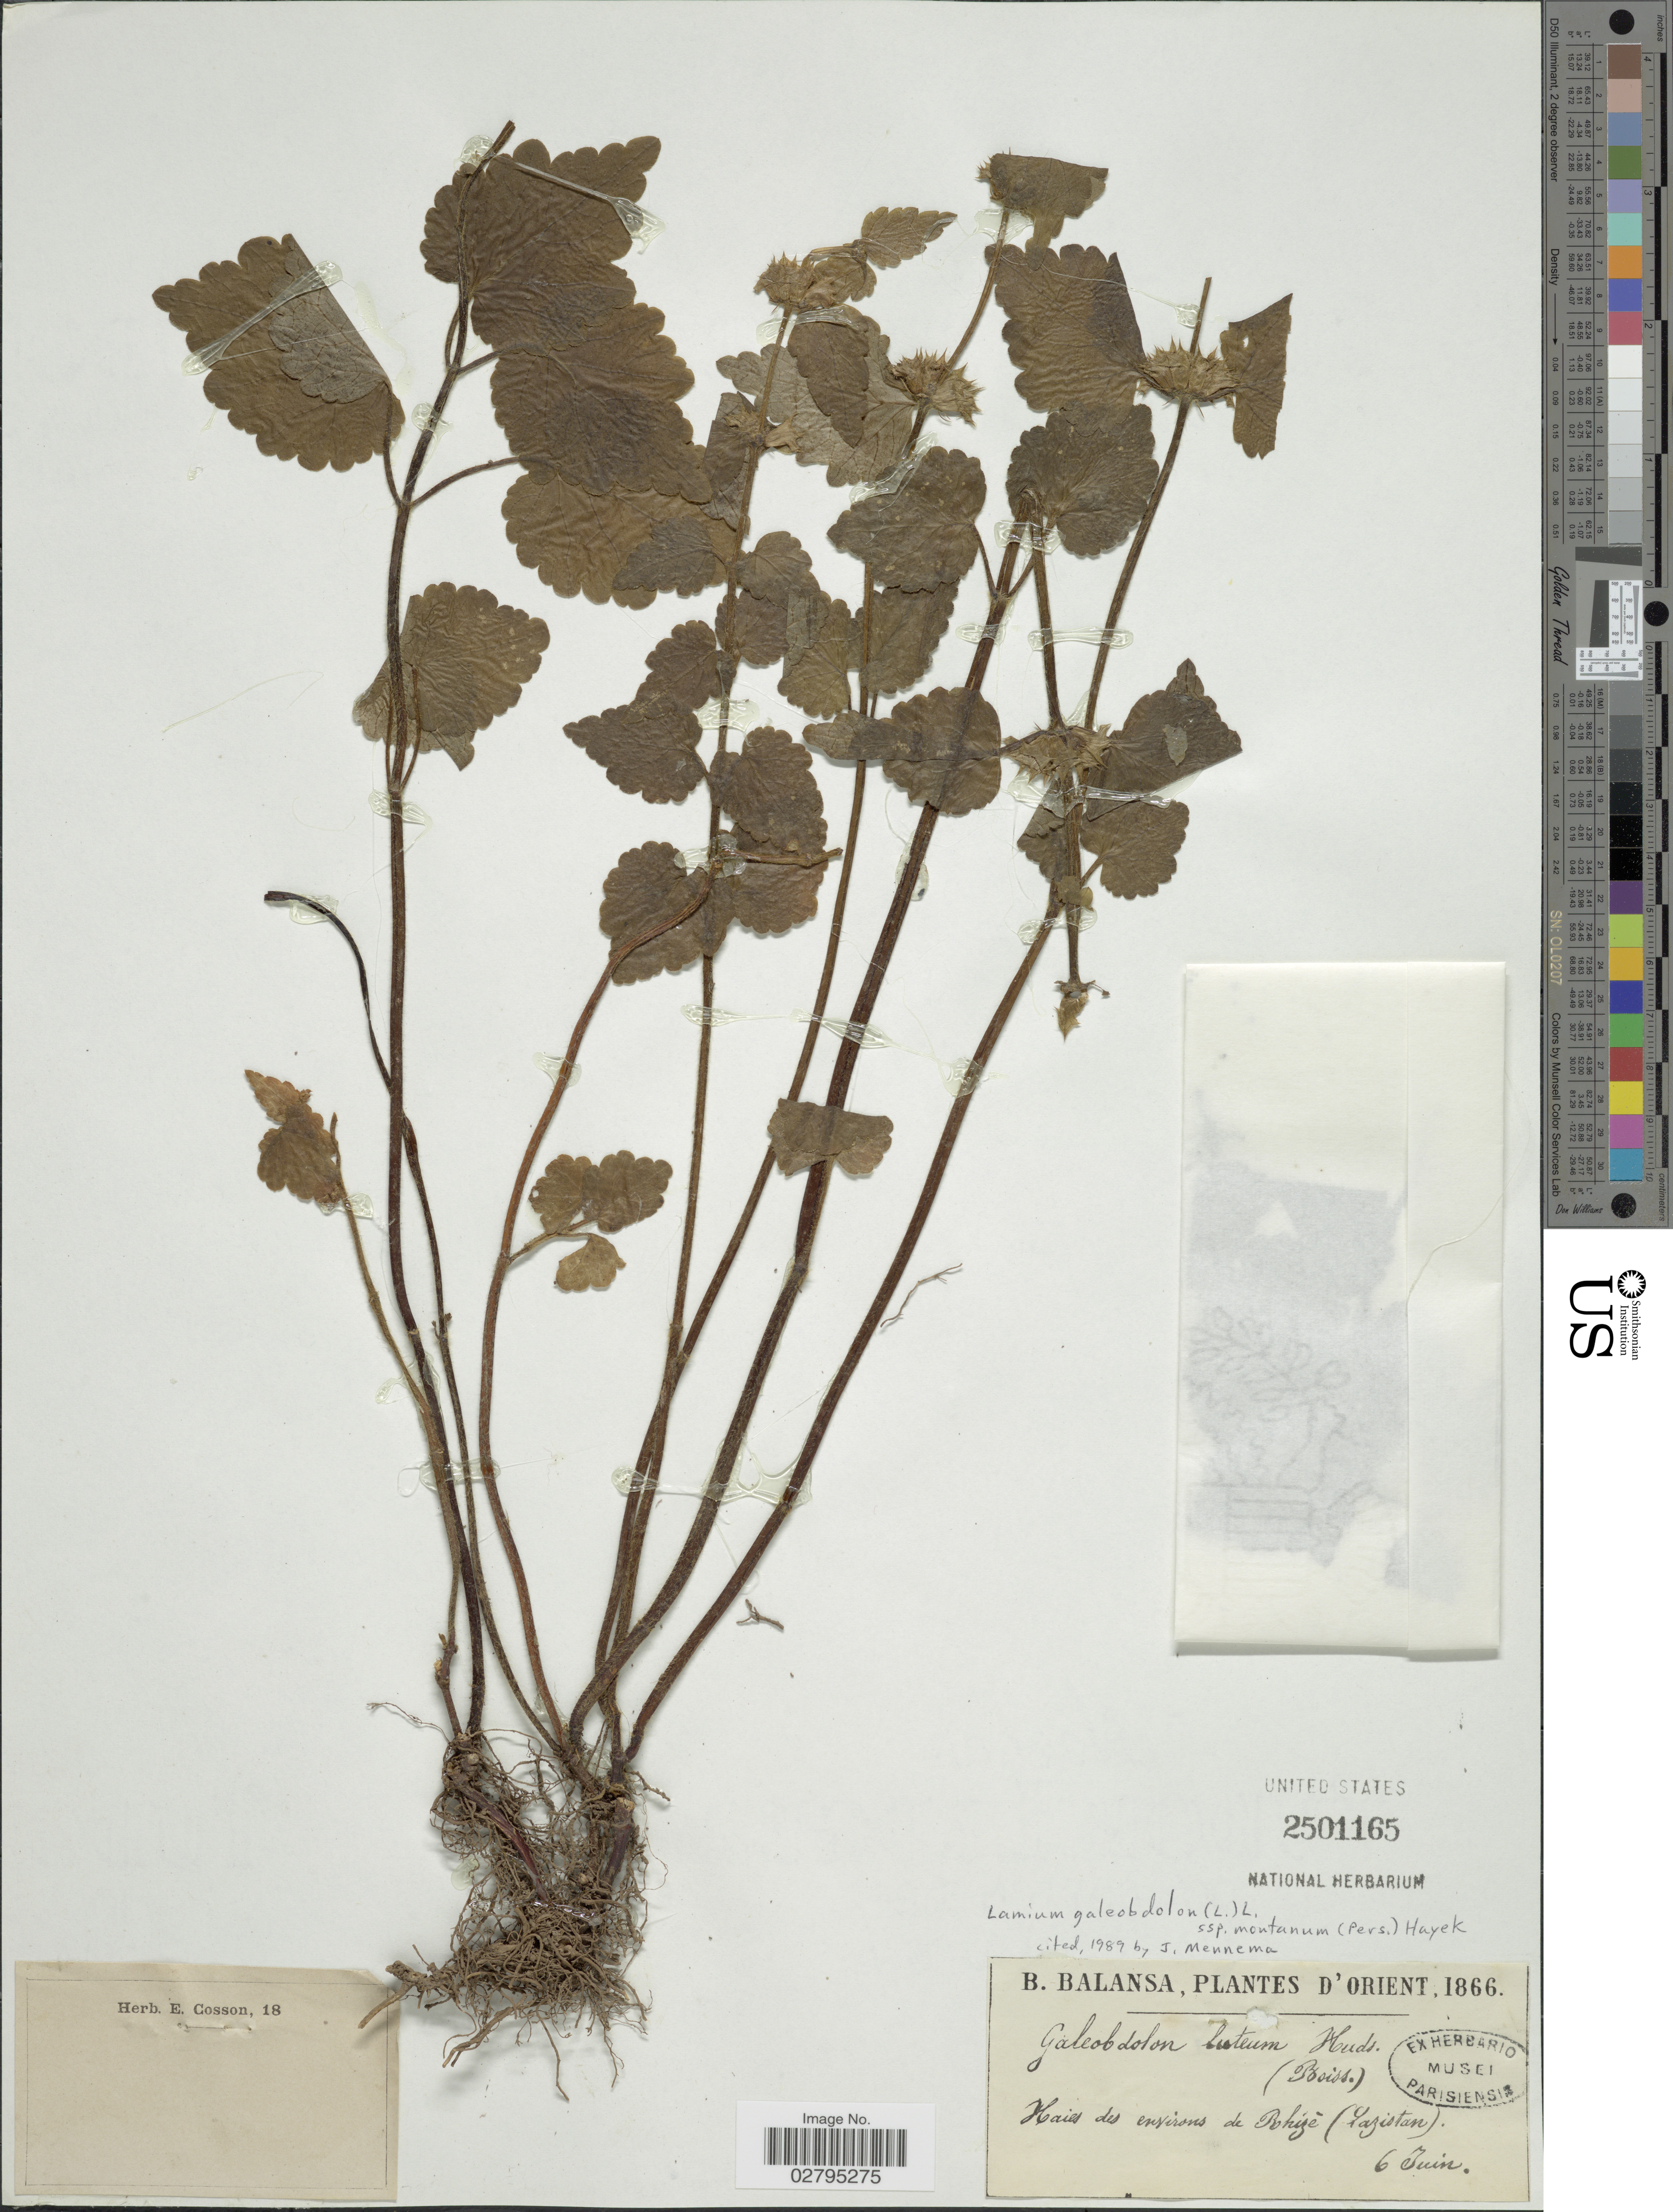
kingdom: Plantae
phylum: Tracheophyta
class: Magnoliopsida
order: Lamiales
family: Lamiaceae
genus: Lamium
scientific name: Lamium galeobdolon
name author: (L.) L.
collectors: B. Balansa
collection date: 1866-06-06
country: Turkey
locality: Orient, Haies des environs de Rhizé (Lazistan).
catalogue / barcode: US 2501165